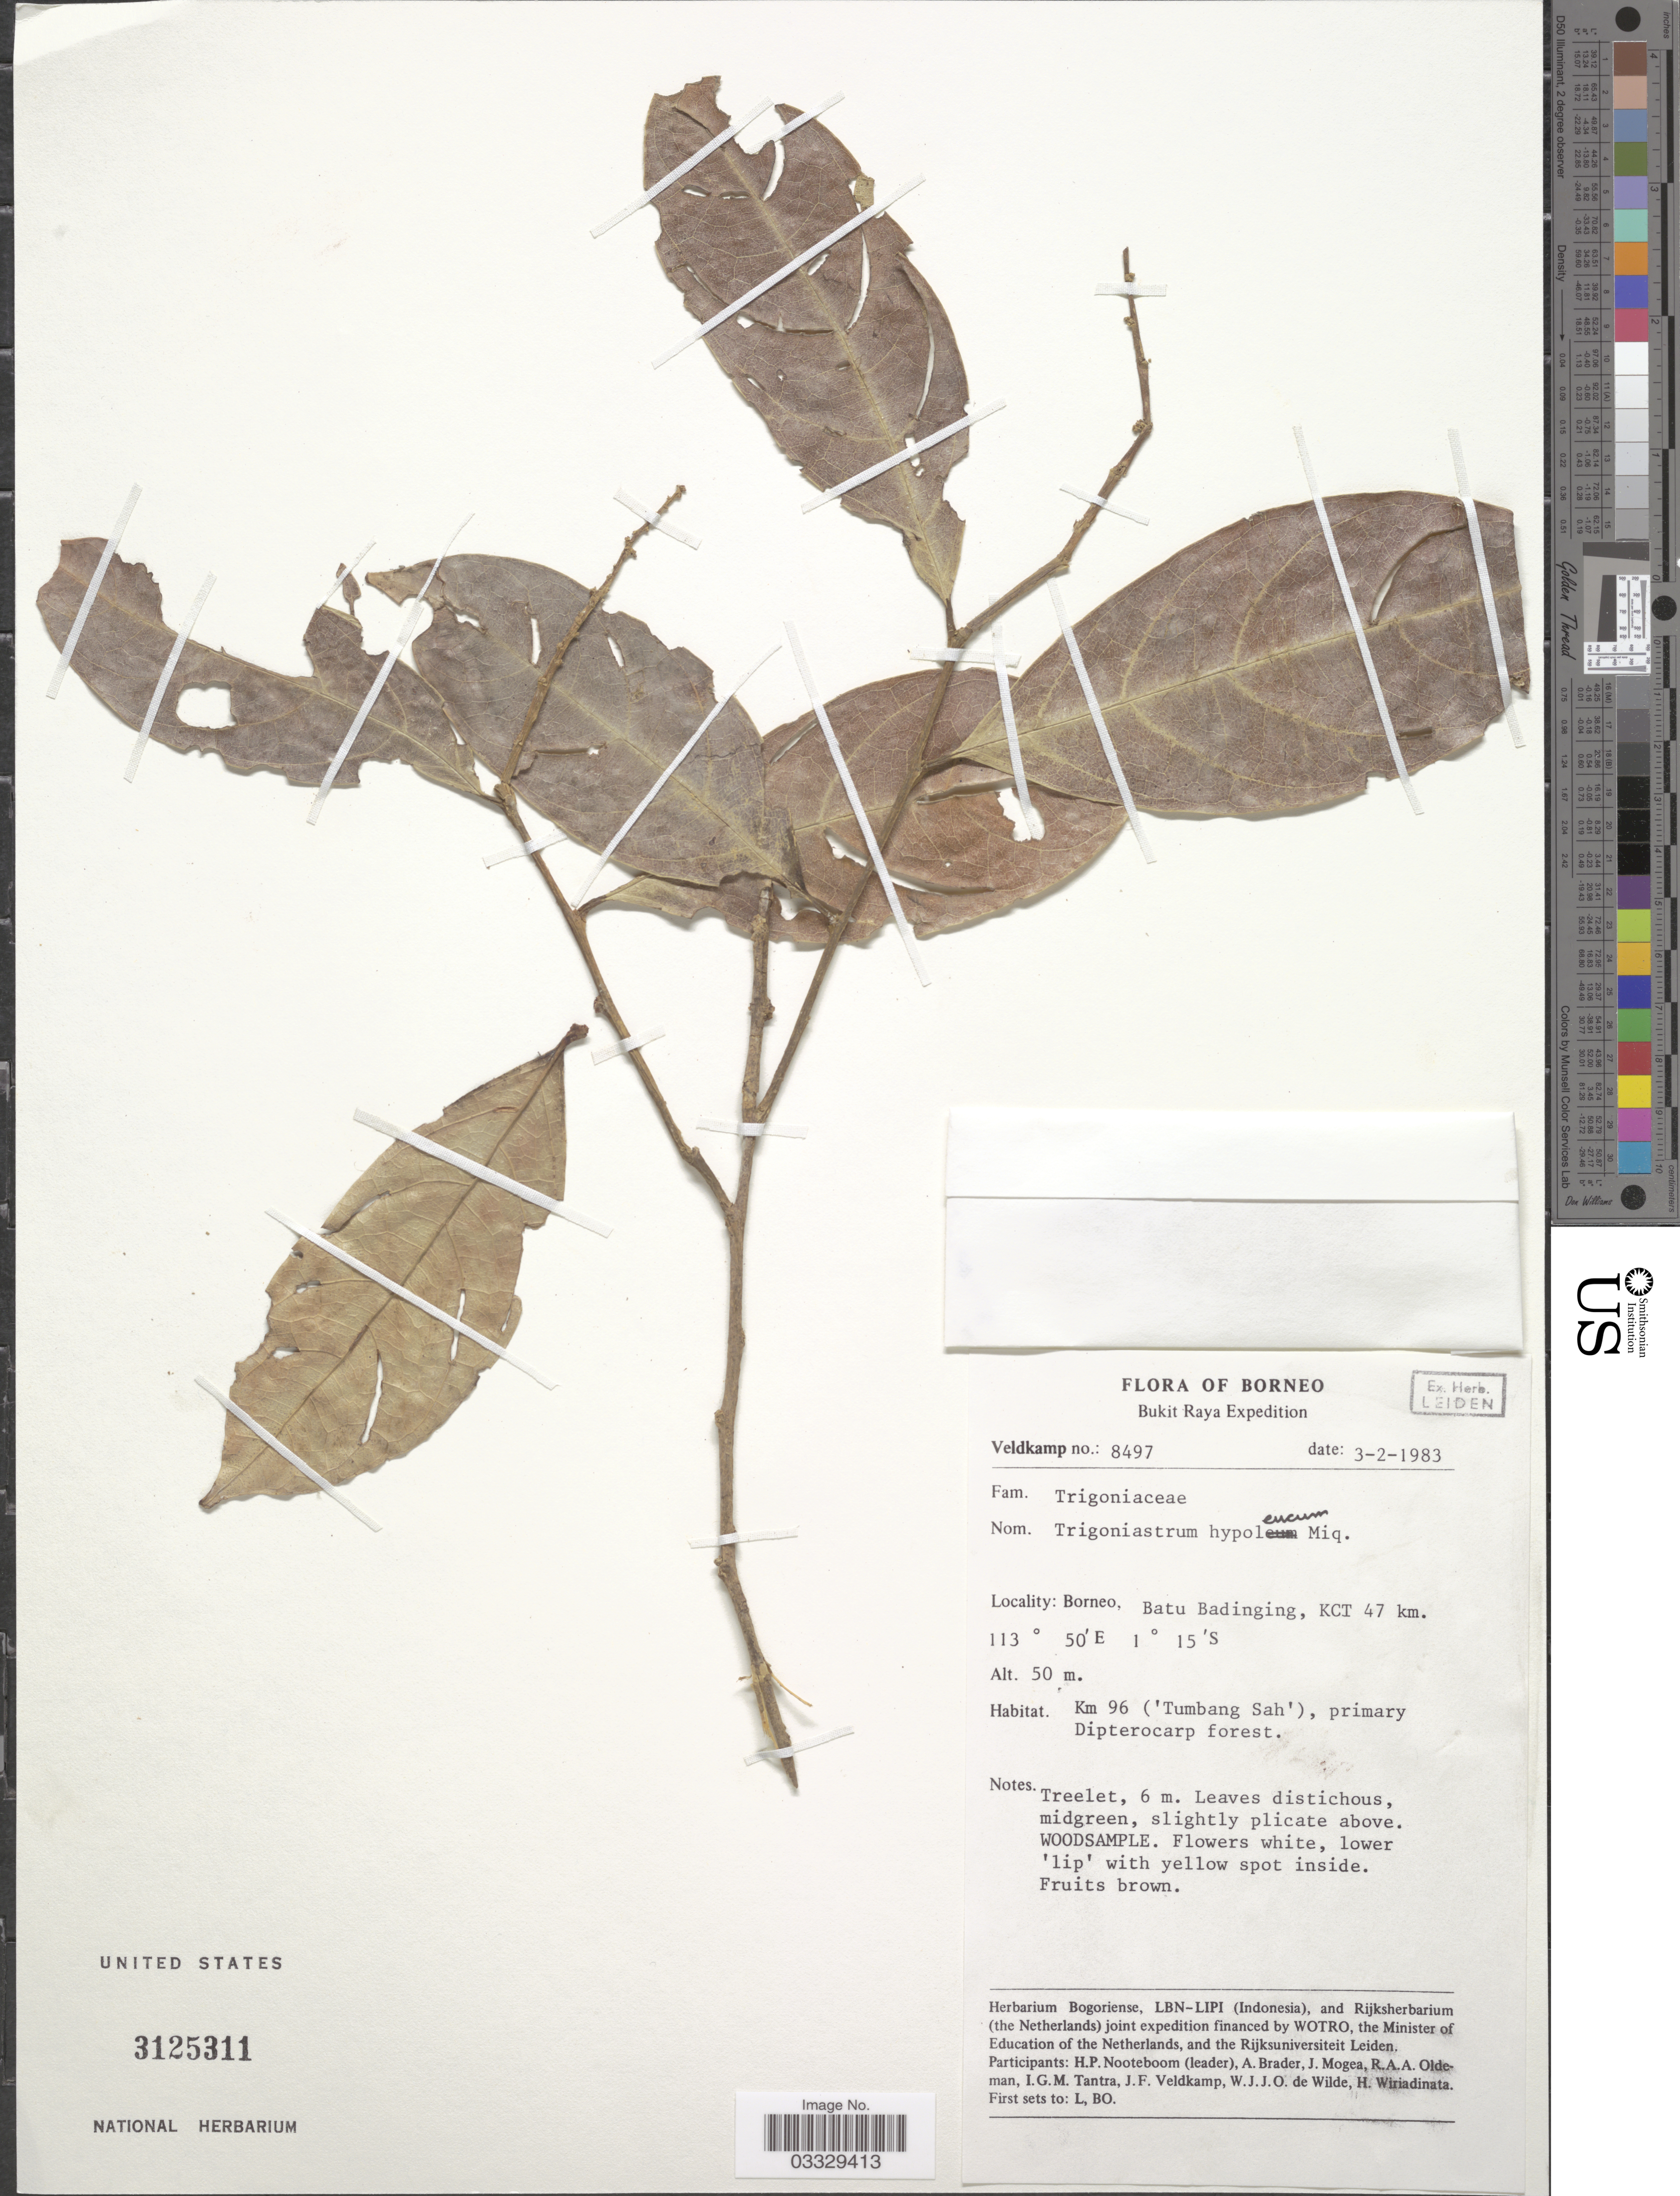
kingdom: Plantae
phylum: Tracheophyta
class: Magnoliopsida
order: Malpighiales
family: Trigoniaceae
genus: Trigoniastrum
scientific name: Trigoniastrum hypoleucum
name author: Miq.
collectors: J. F. Veldkamp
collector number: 8497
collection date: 1983-02-03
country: Indonesia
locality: Borneo. Bukit Raya. Batu Badinging, KCT 47 km. Km 96 ('Tumbang Sah').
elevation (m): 50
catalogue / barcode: US 3125311